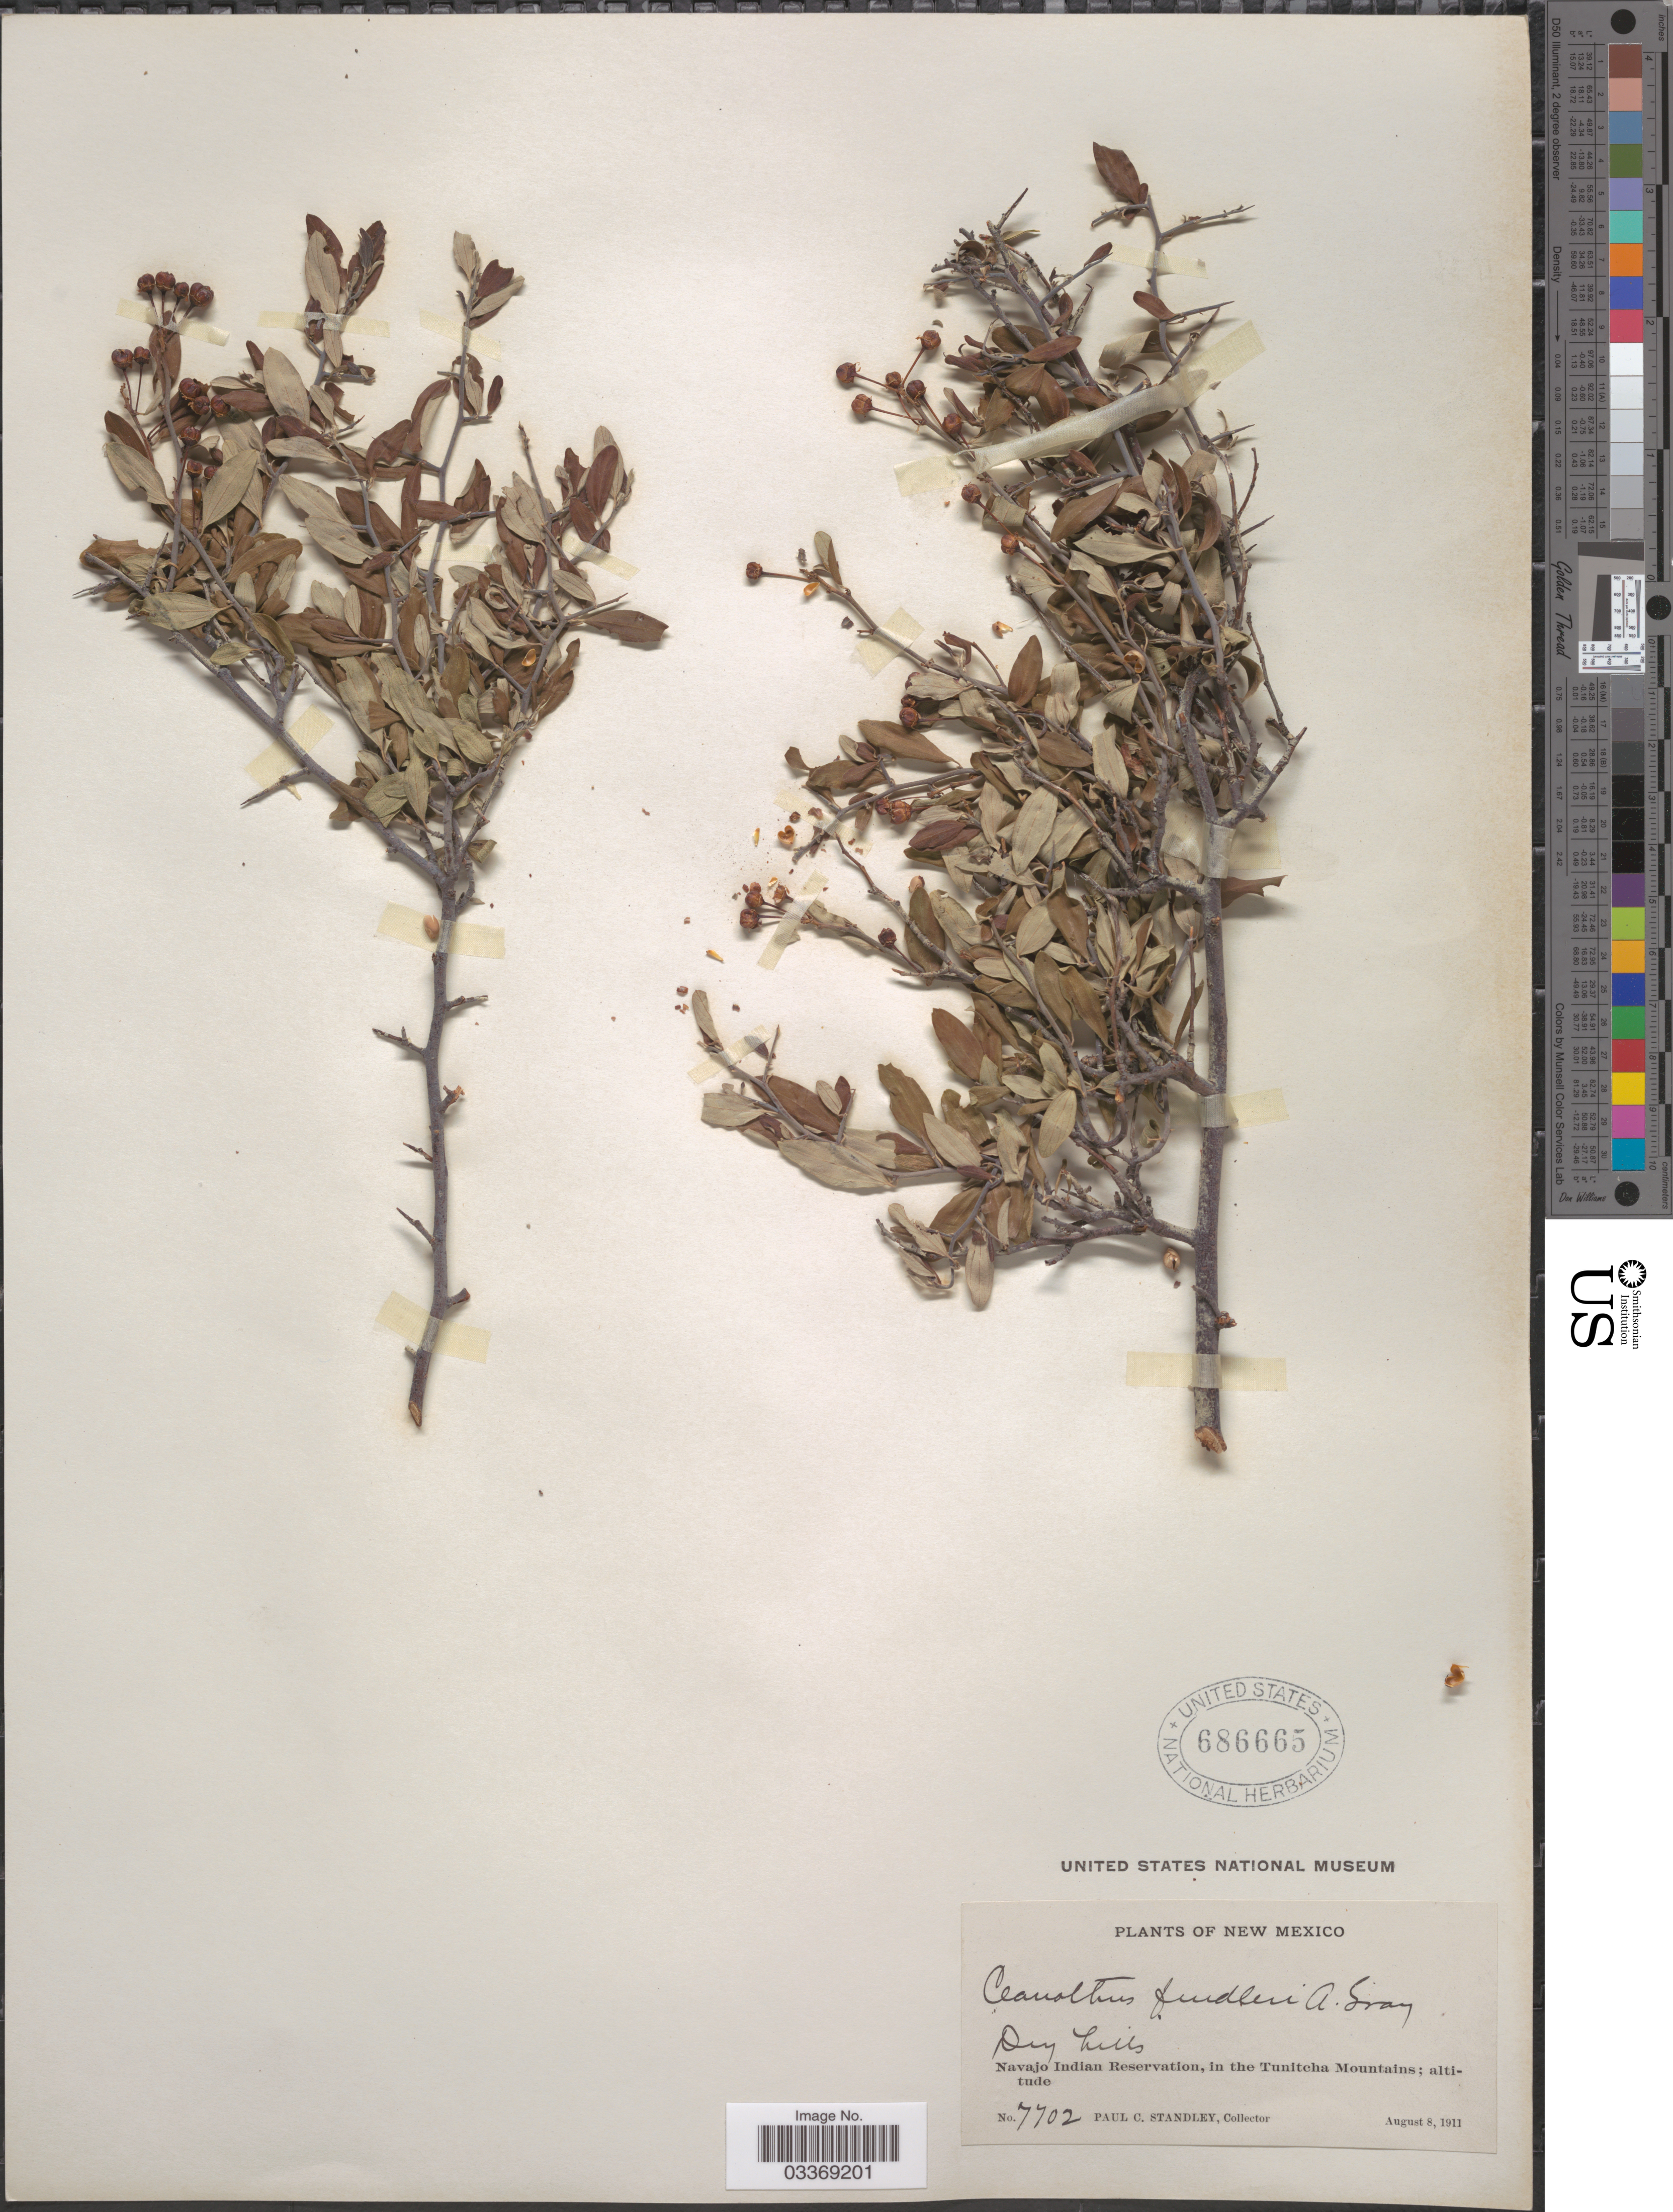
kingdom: Plantae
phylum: Tracheophyta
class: Magnoliopsida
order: Rosales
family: Rhamnaceae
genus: Ceanothus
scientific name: Ceanothus fendleri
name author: A. Gray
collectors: P. C. Standley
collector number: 7702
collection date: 1911-08-08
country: United States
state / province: New Mexico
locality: Navajo Indian Reservation, in the Tunitcha Mountains.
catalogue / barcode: US 686665